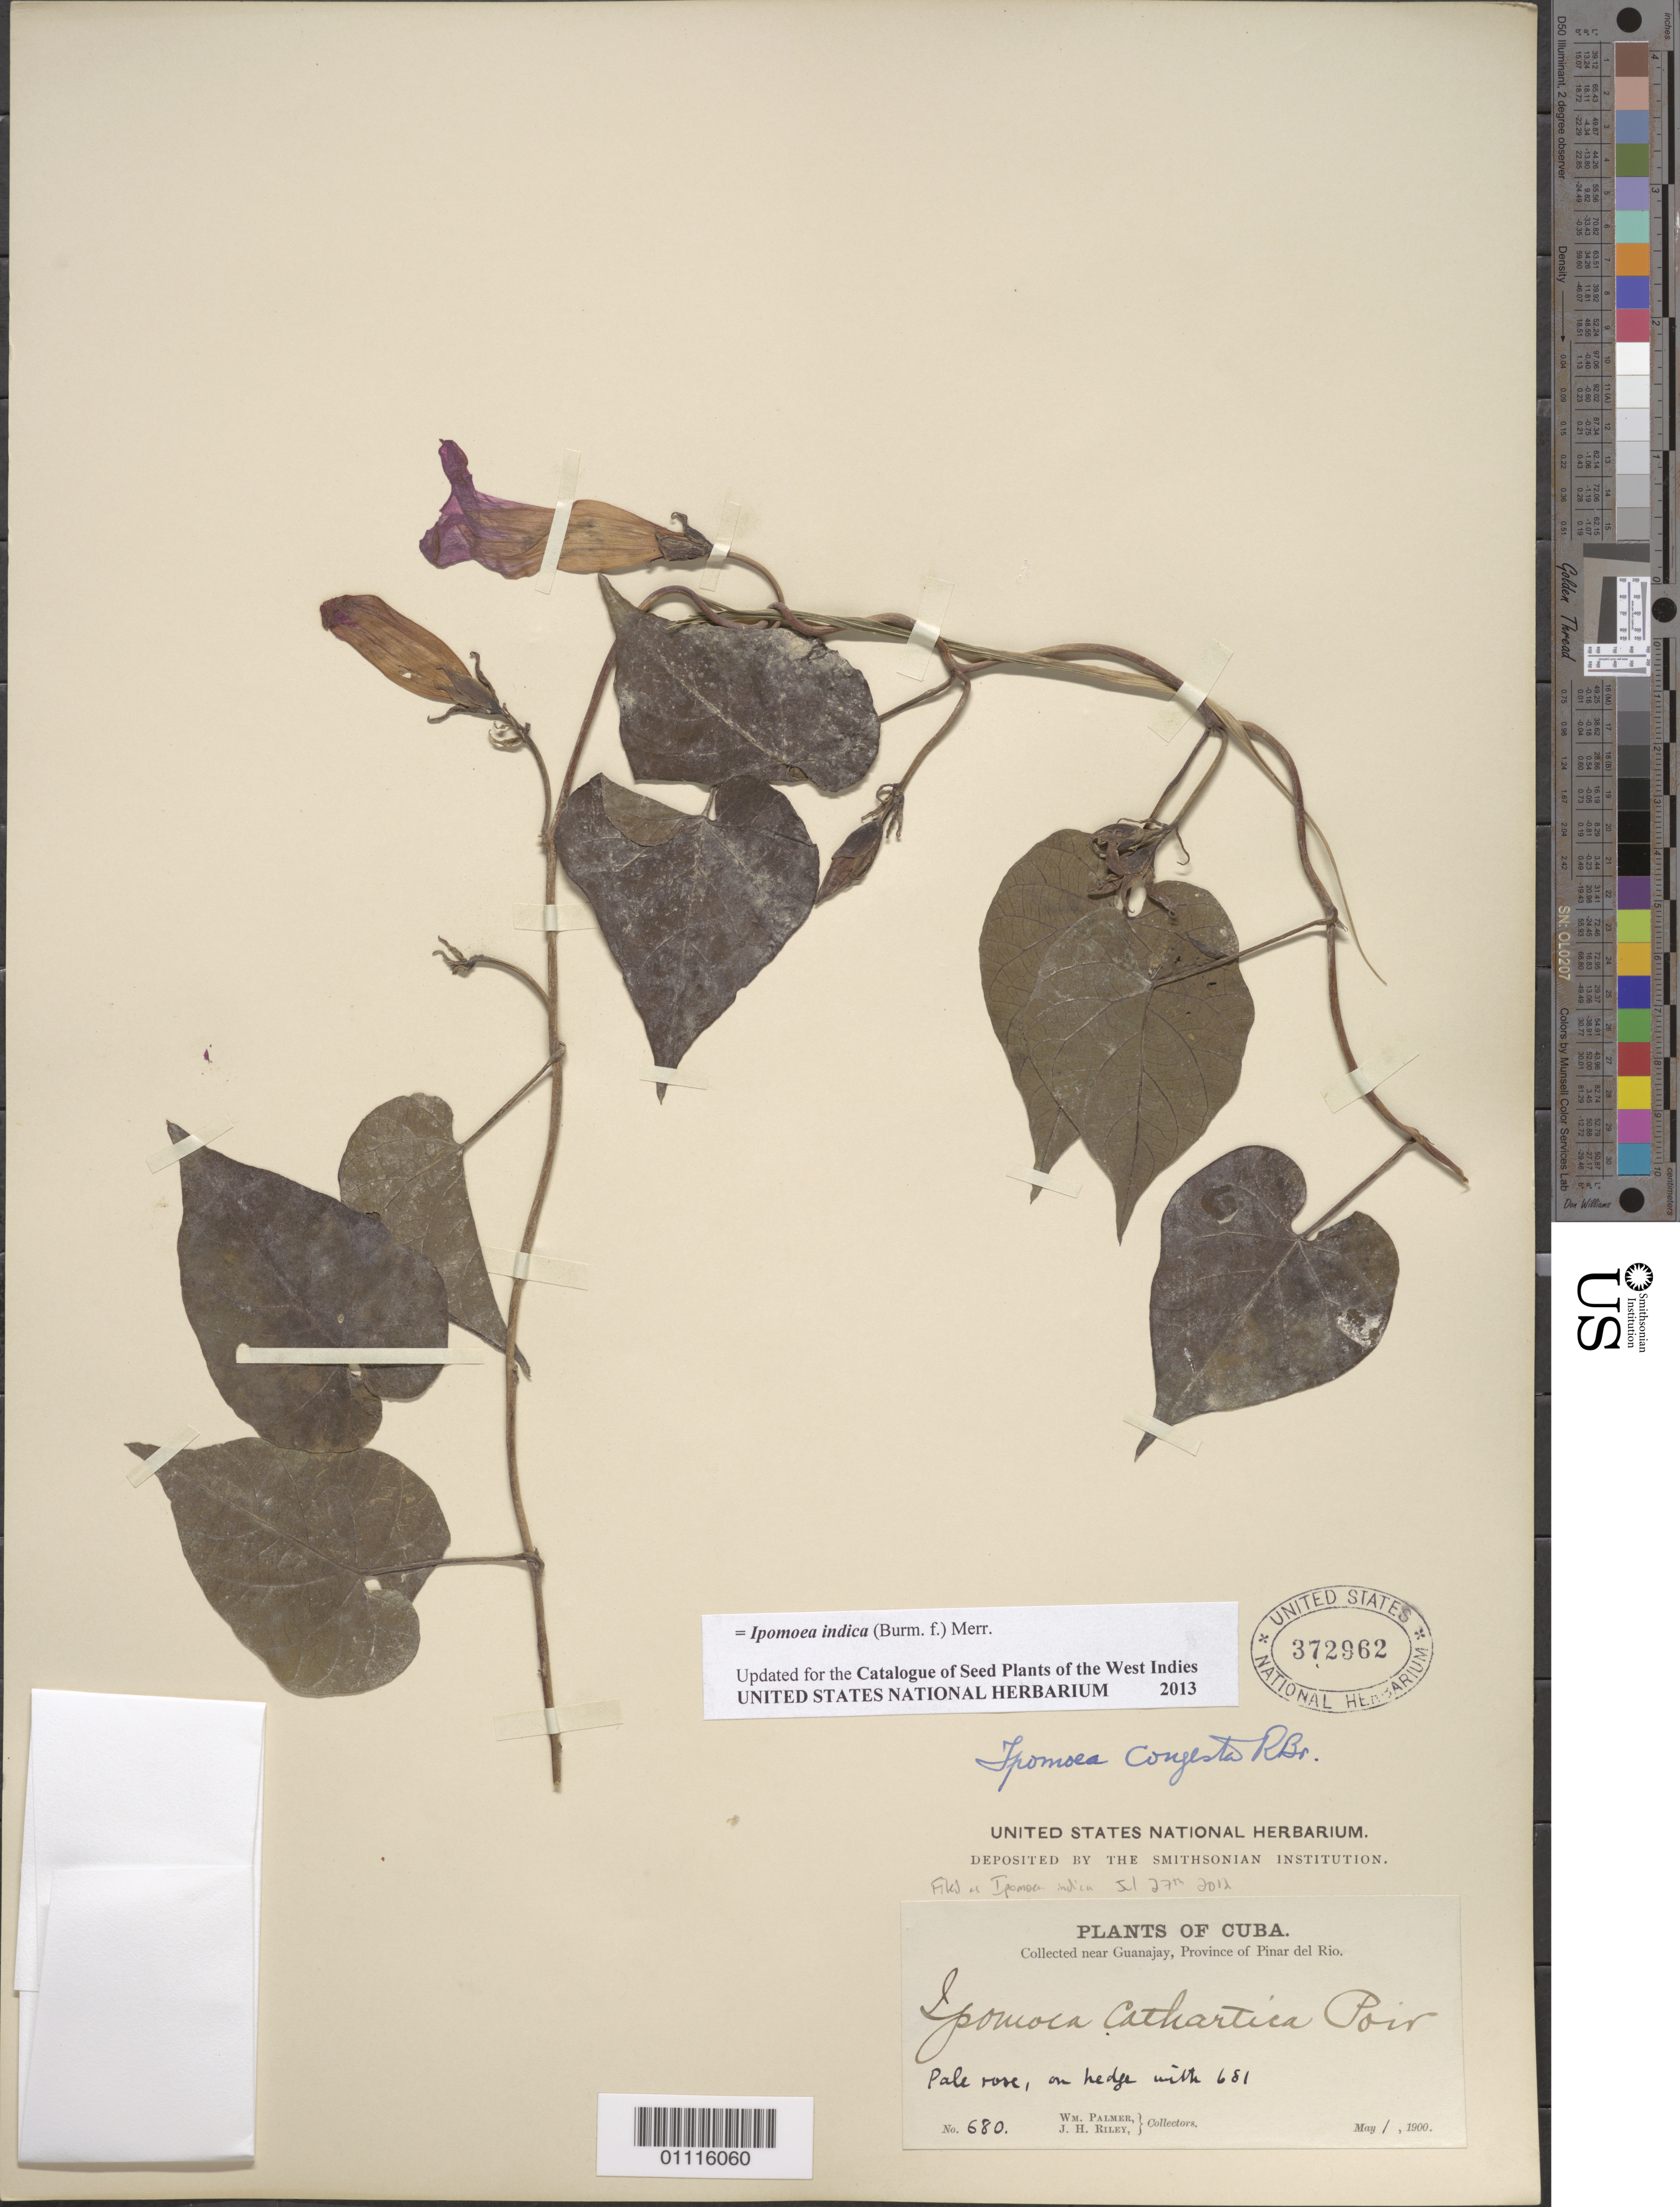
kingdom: Plantae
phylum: Tracheophyta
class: Magnoliopsida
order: Solanales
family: Convolvulaceae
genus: Ipomoea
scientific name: Ipomoea indica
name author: (Burm.) Merr.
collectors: W. Palmer & J. H. Riley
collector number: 680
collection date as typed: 01 May 1900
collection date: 1900-05-01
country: Cuba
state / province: Pinar del Rio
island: Cuba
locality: Collected near Guanajay On hedge with 681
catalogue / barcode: US 372962